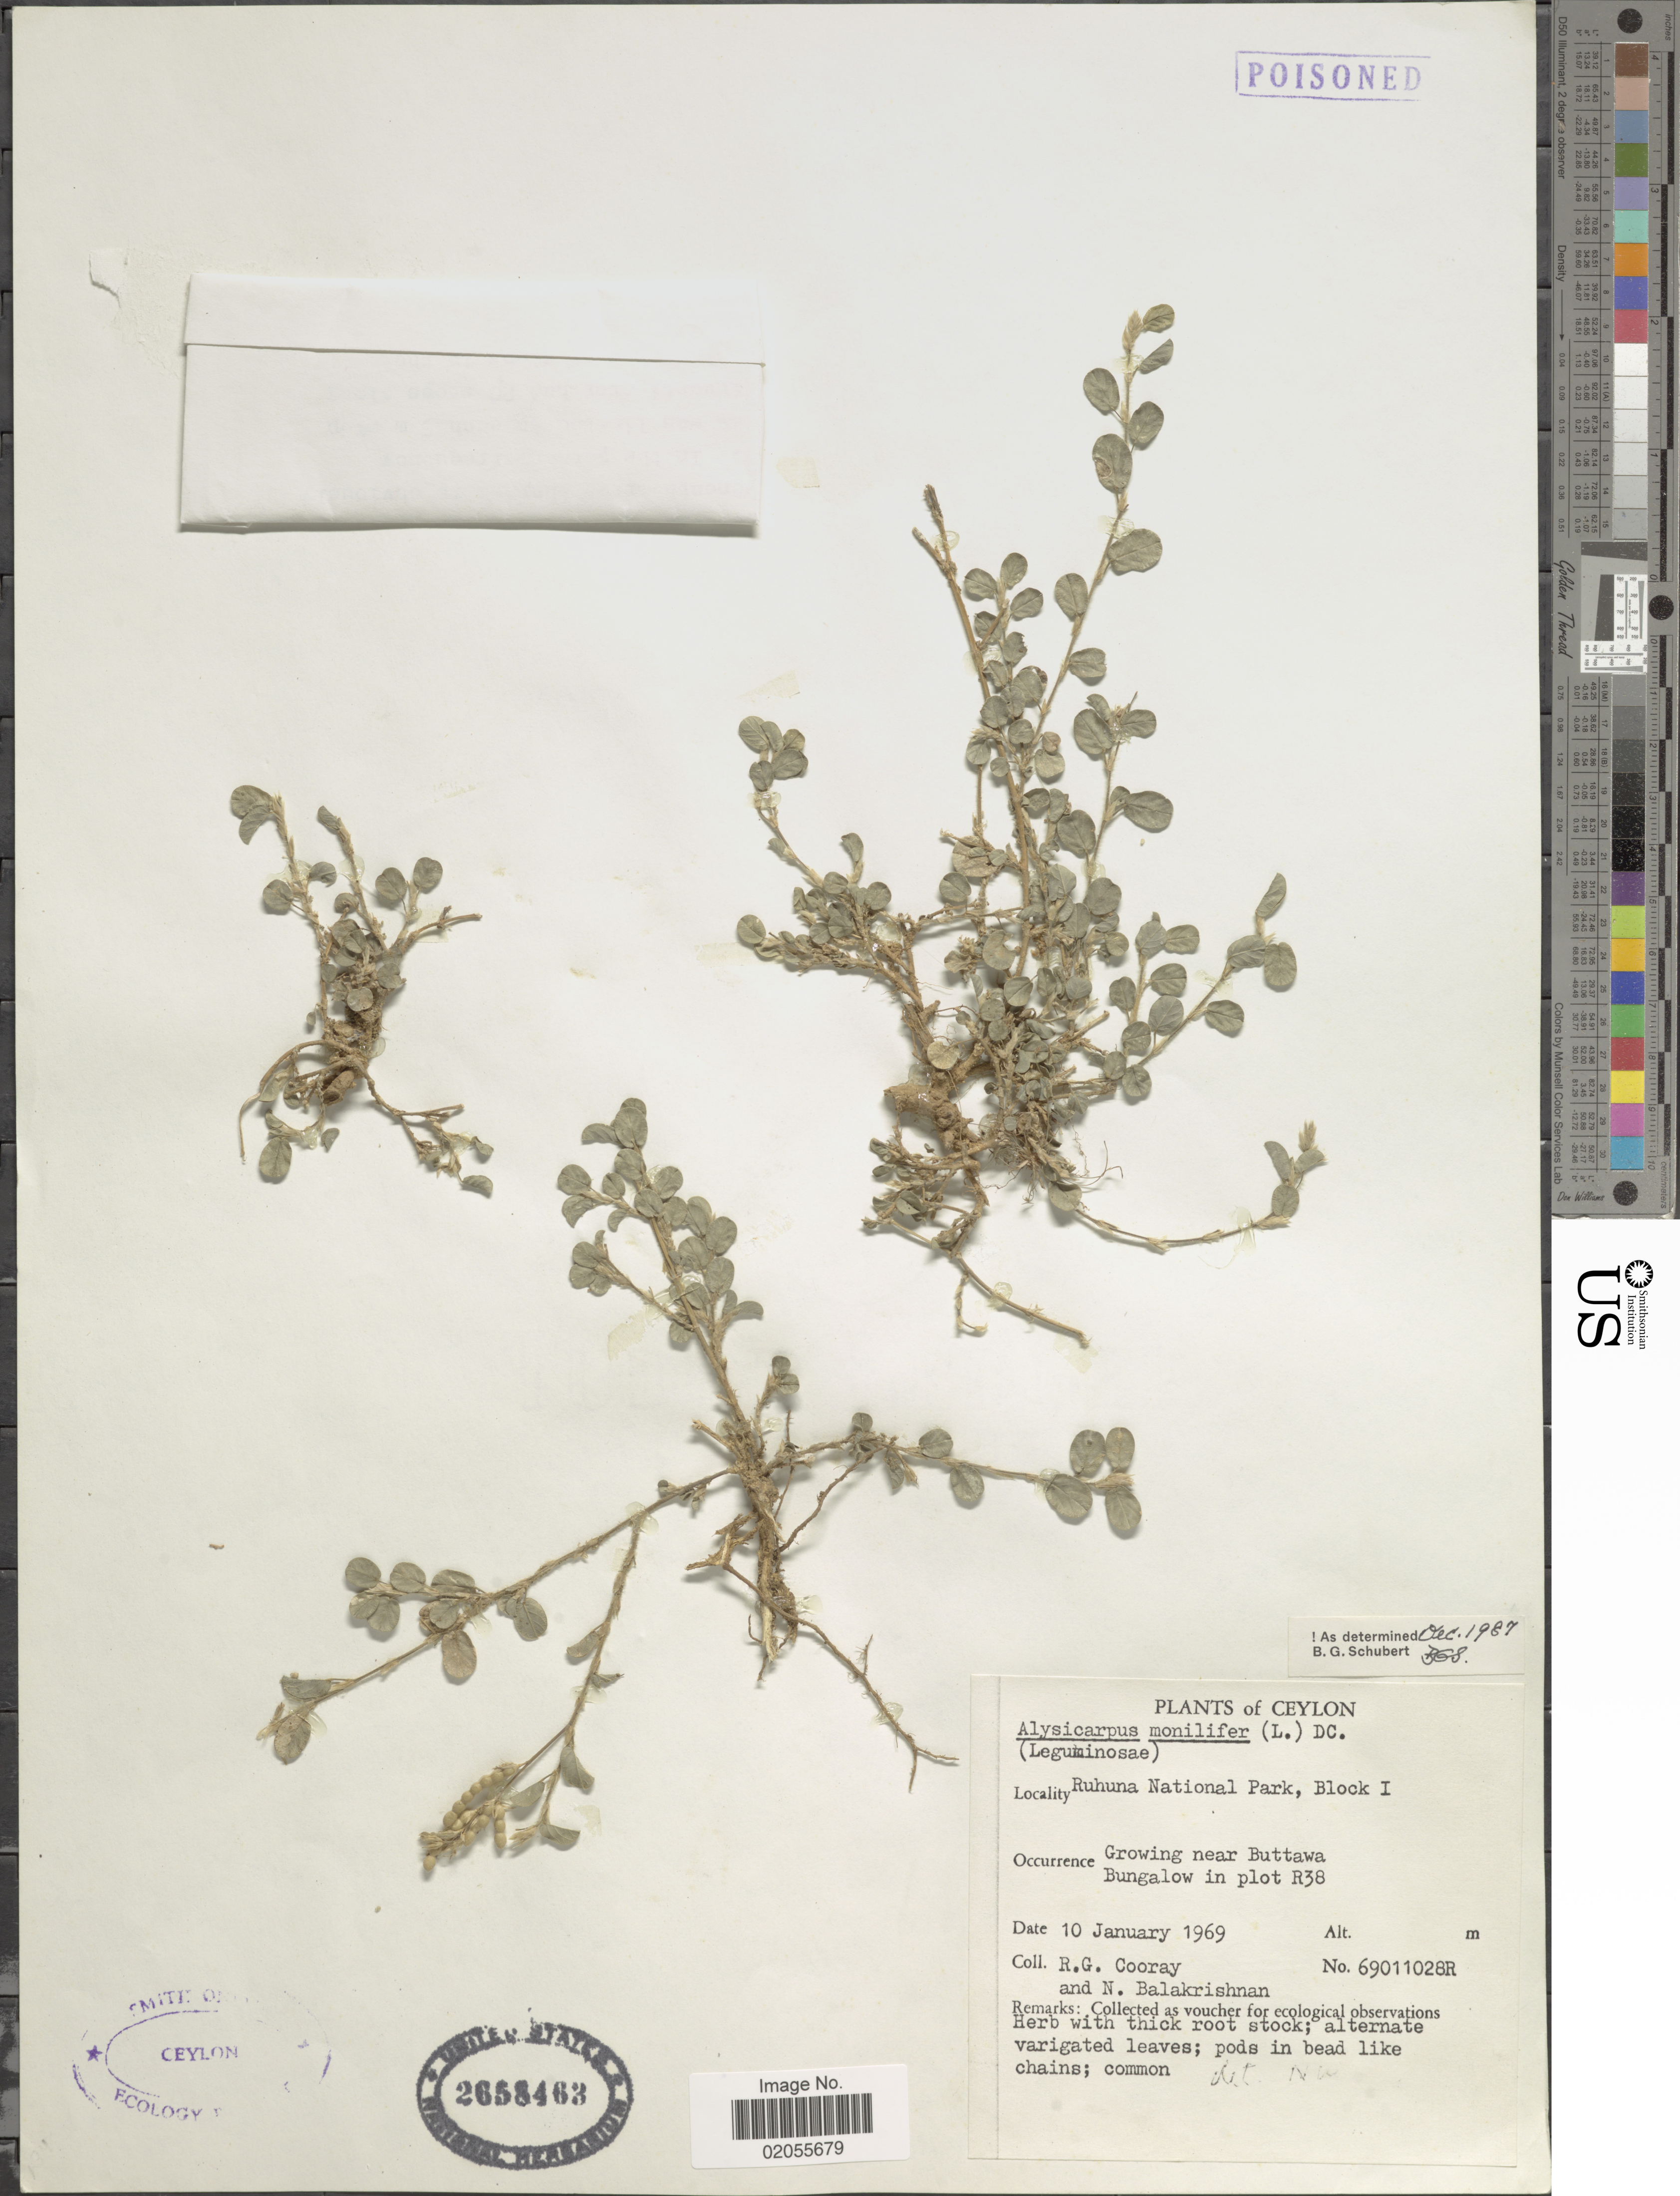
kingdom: Plantae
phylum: Tracheophyta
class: Magnoliopsida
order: Fabales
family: Fabaceae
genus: Alysicarpus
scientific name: Alysicarpus monilifer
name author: (L.) DC.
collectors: R. Cooray & N. Balakrishnan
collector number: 69011028R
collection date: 1969-01-10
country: Sri Lanka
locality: Ceylon, Ruhuna National Park, Block I, Growing near Buttawa Bungalow in plot R38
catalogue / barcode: US 2658463